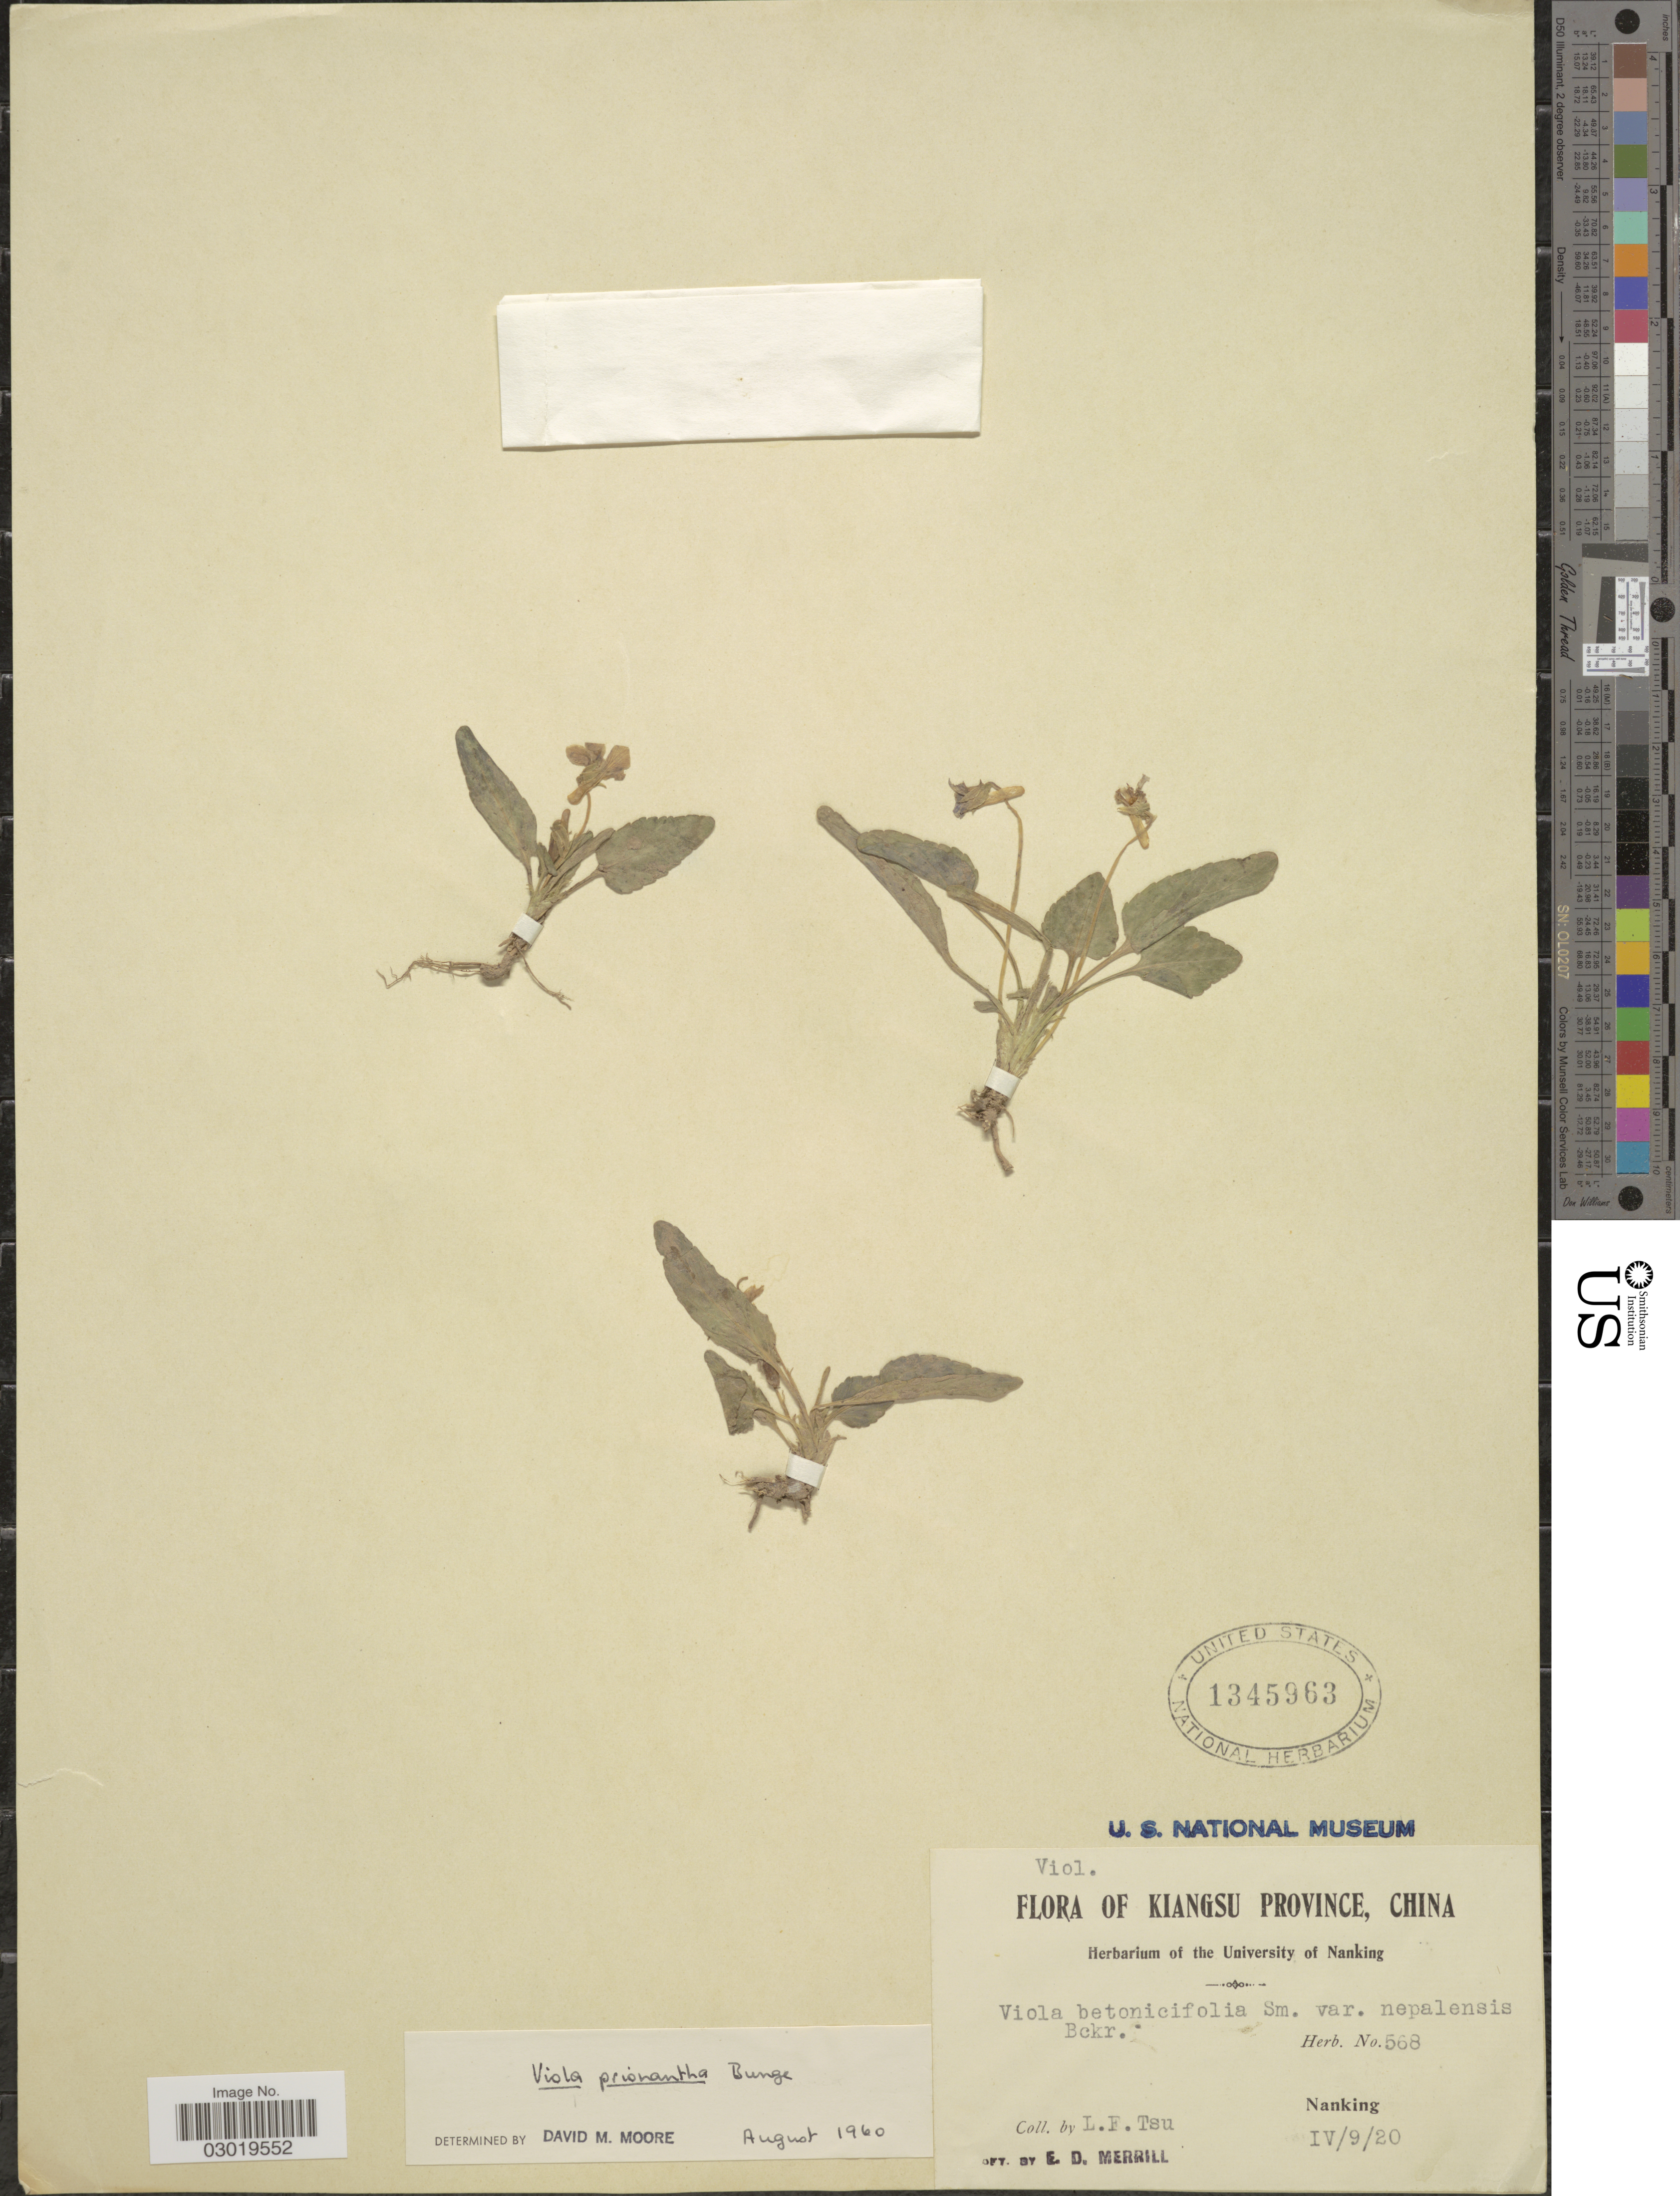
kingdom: Plantae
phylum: Tracheophyta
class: Magnoliopsida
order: Malpighiales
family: Violaceae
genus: Viola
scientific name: Viola betonicifolia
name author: Sm.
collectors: L. Tsu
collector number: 568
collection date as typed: Transcribed d/m/y: 9/4/20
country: China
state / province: Jiangsu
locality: Kiangsu Province, Nanking.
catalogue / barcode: US 1345963